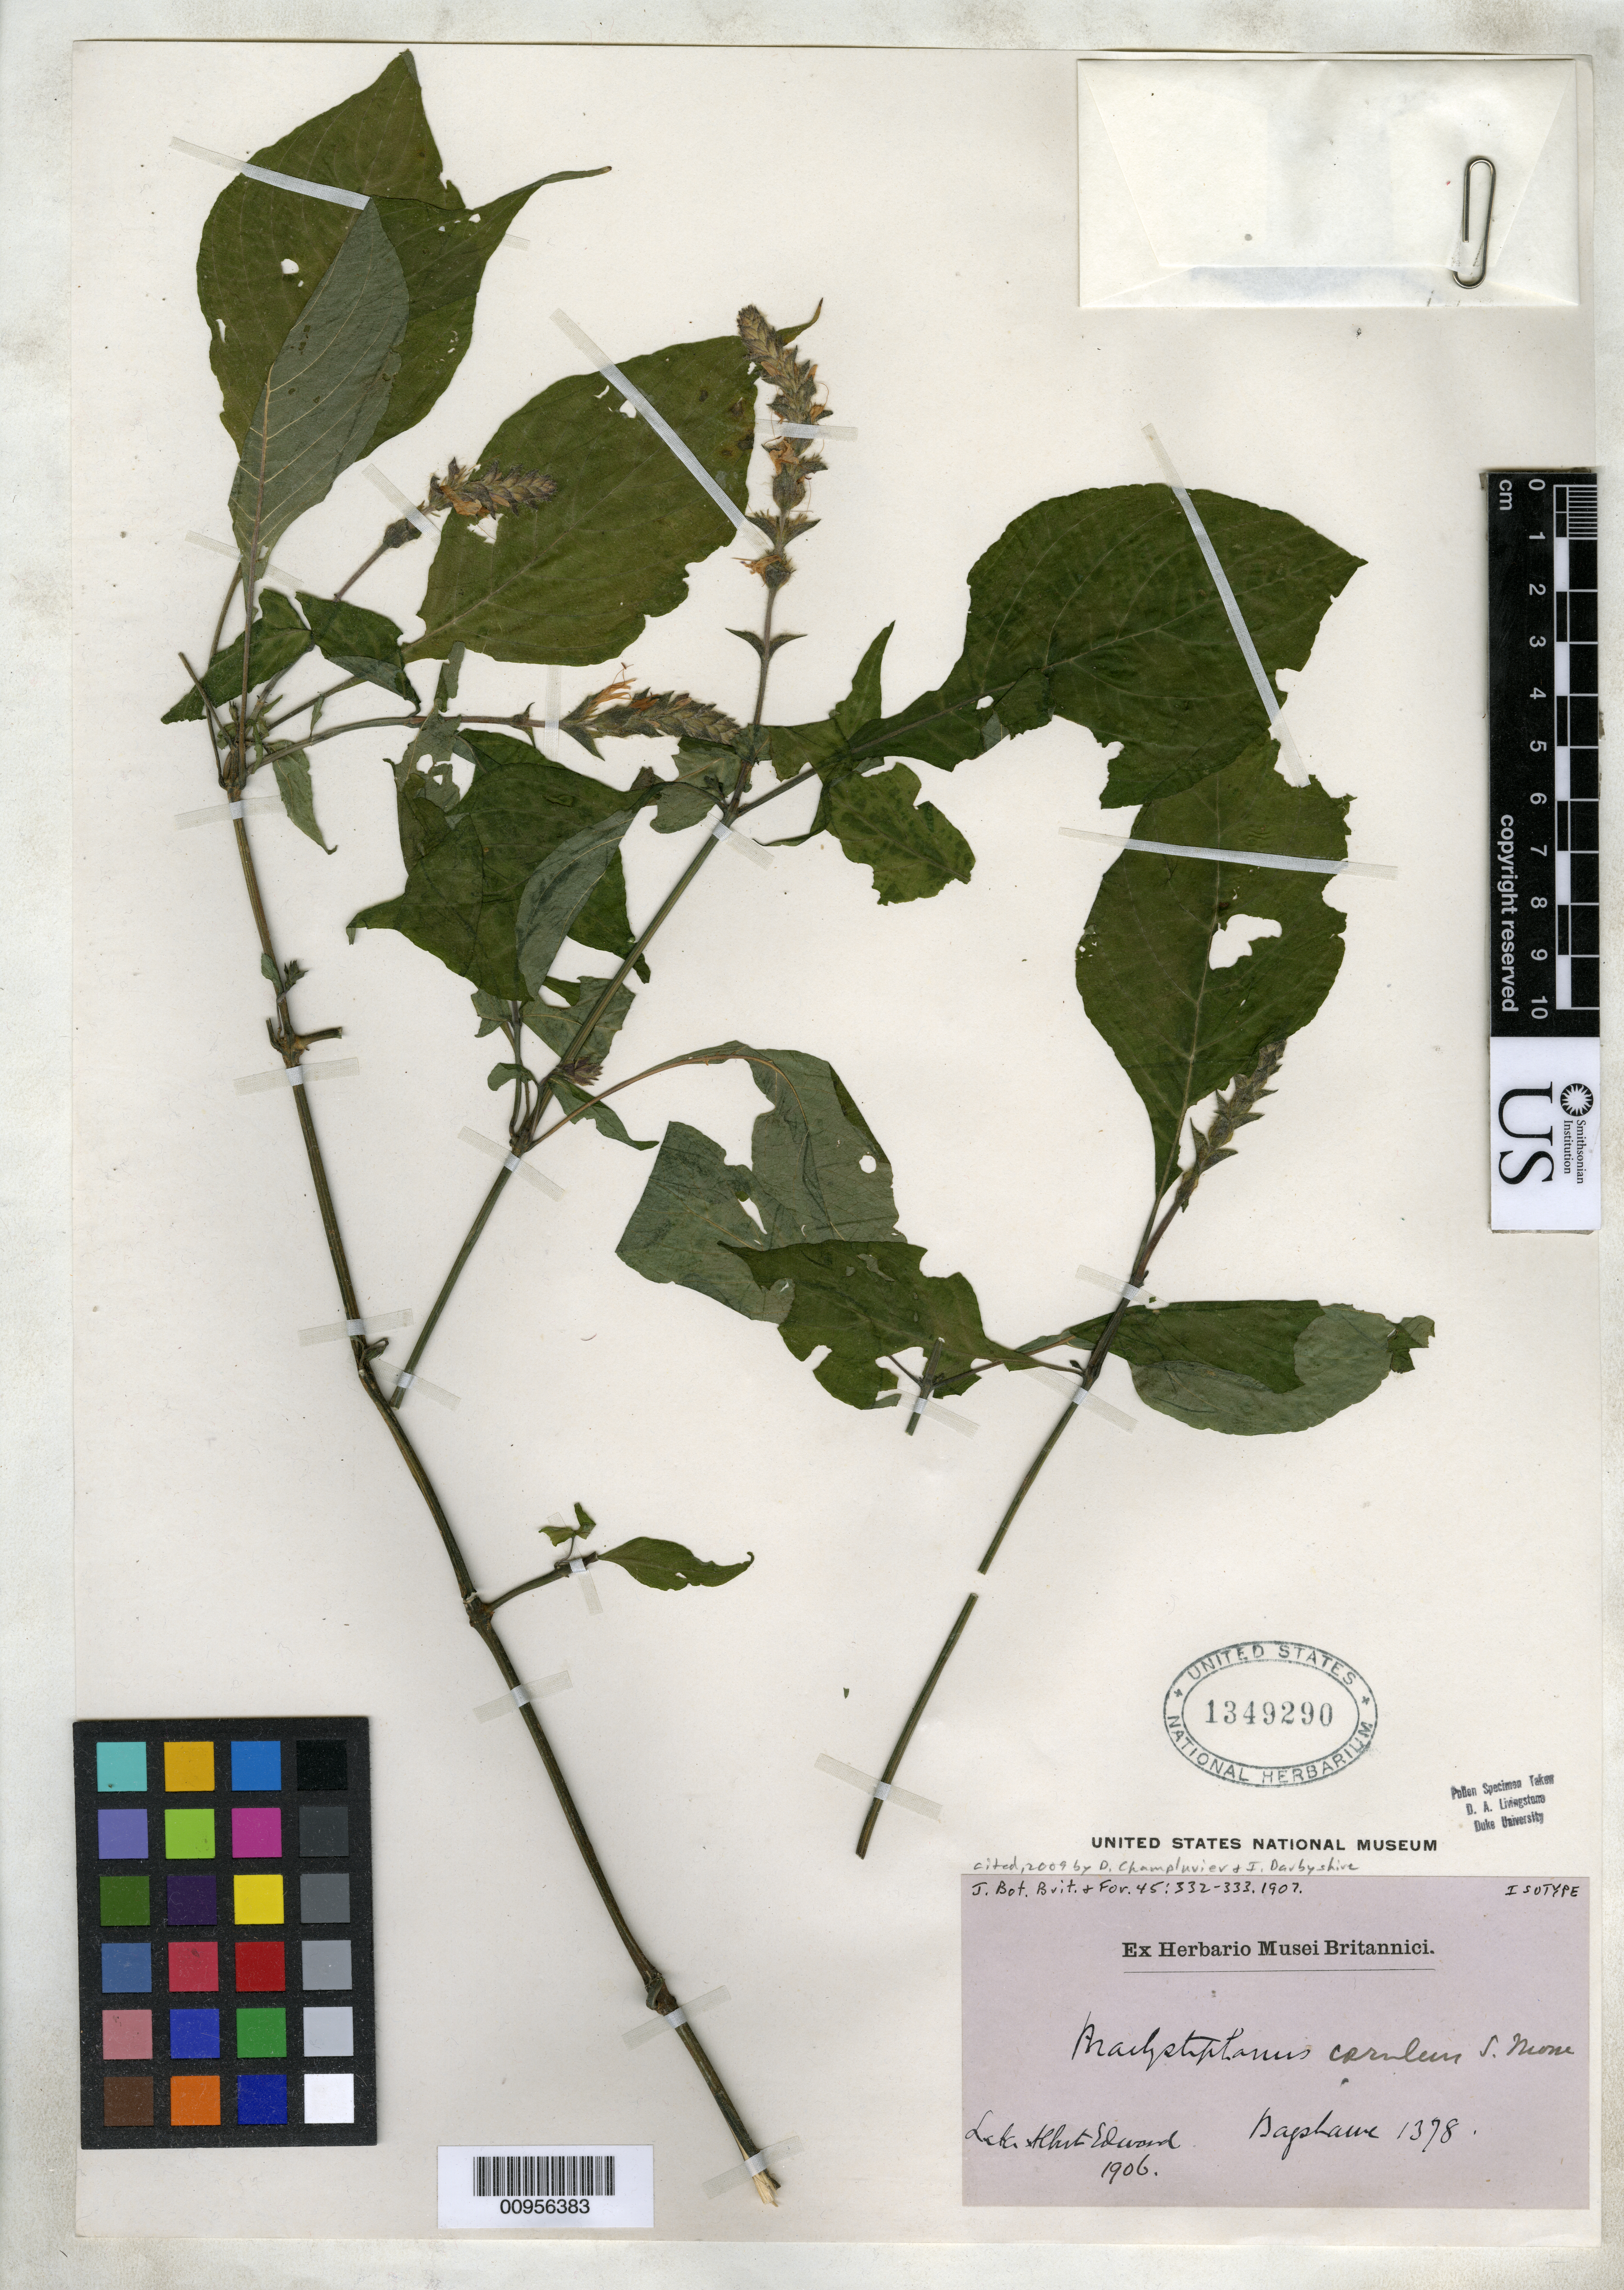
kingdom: Plantae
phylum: Tracheophyta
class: Magnoliopsida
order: Lamiales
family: Acanthaceae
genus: Brachystephanus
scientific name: Brachystephanus coeruleus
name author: S. Moore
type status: Isotype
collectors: A. Bagshawe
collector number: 1378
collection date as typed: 1906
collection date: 1906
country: Uganda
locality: Lake Albert Edward.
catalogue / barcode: US 1349290